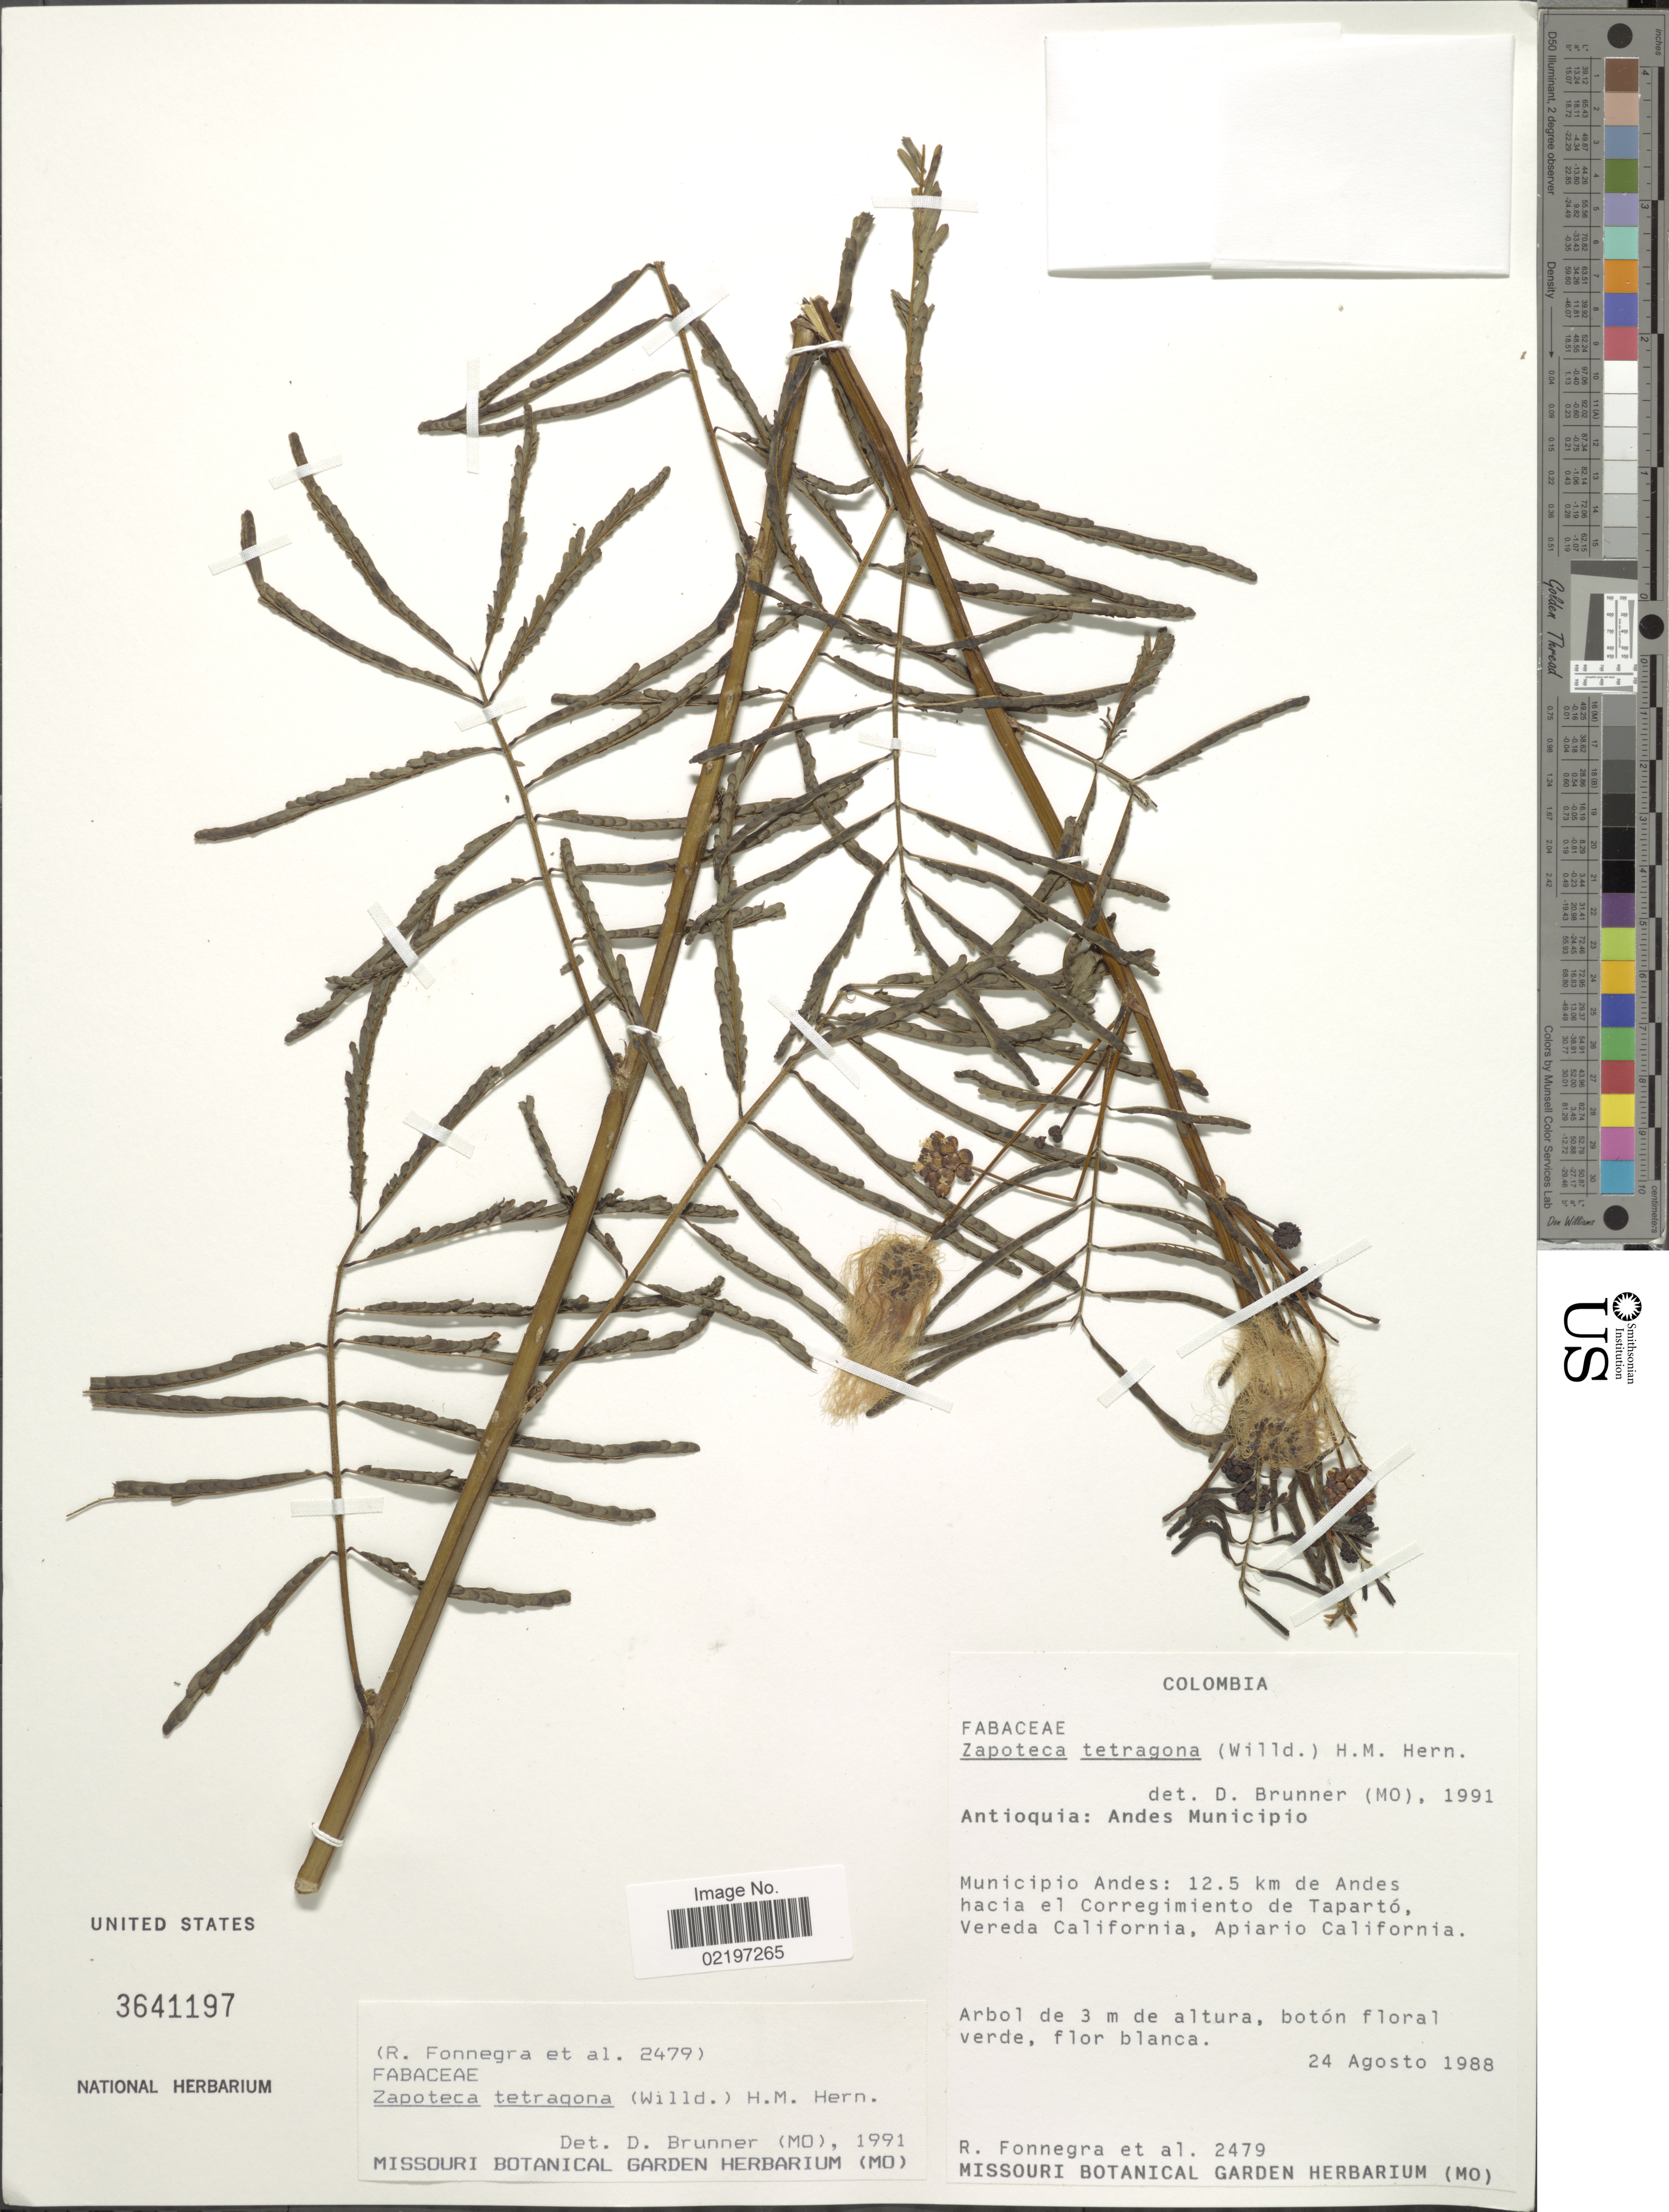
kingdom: Plantae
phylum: Tracheophyta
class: Magnoliopsida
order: Fabales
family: Fabaceae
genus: Zapoteca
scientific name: Zapoteca tetragona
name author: (Willd.) H.M. Hern.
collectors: R. Fonnegra & et al.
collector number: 2479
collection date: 1988-08-24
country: Colombia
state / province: Antioquia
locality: Andes Municipio, Municipio Andes: 12.5 km de Andes hacia el Corregimiento de Taparto, Vereda California, Apiario California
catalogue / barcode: US 3641197